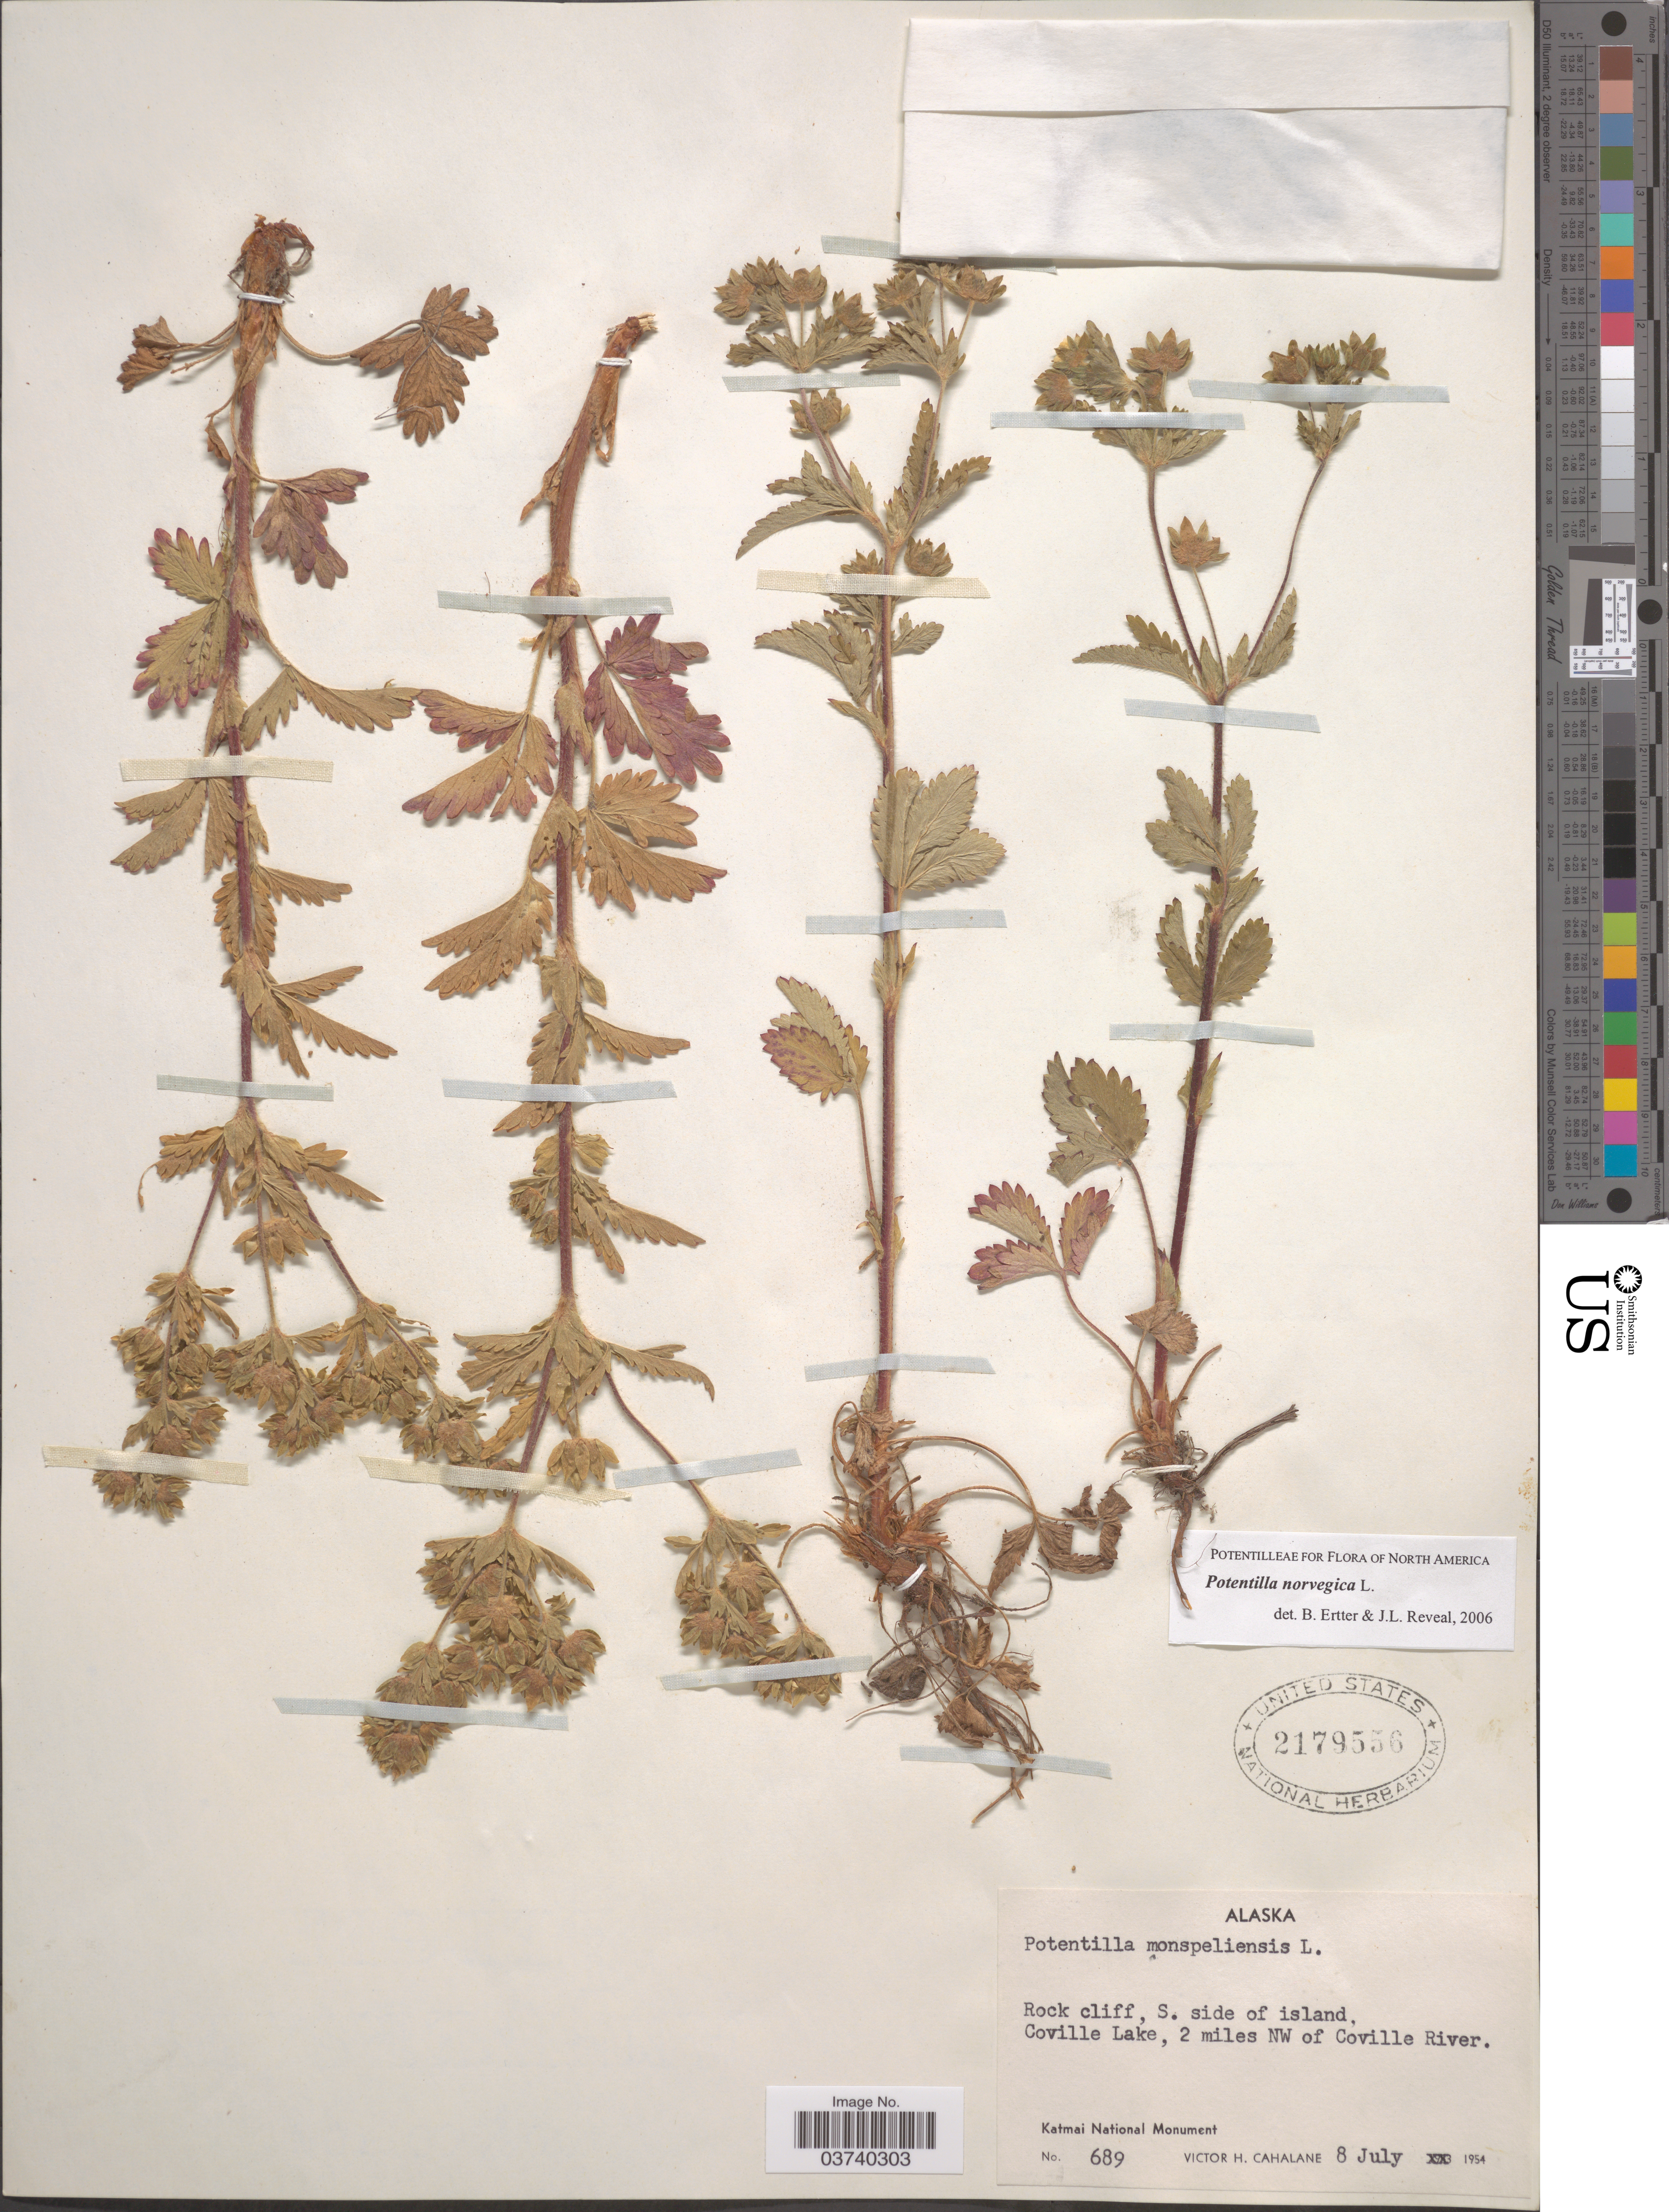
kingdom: Plantae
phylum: Tracheophyta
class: Magnoliopsida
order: Rosales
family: Rosaceae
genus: Potentilla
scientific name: Potentilla norvegica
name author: L.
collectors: V. Cahalane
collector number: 689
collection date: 1954-07-08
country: United States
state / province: Alaska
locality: Rock cliff, S. side of island, Coville Lake, 2 miles NW of Coville River. Katmai National Monument.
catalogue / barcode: US 2179556